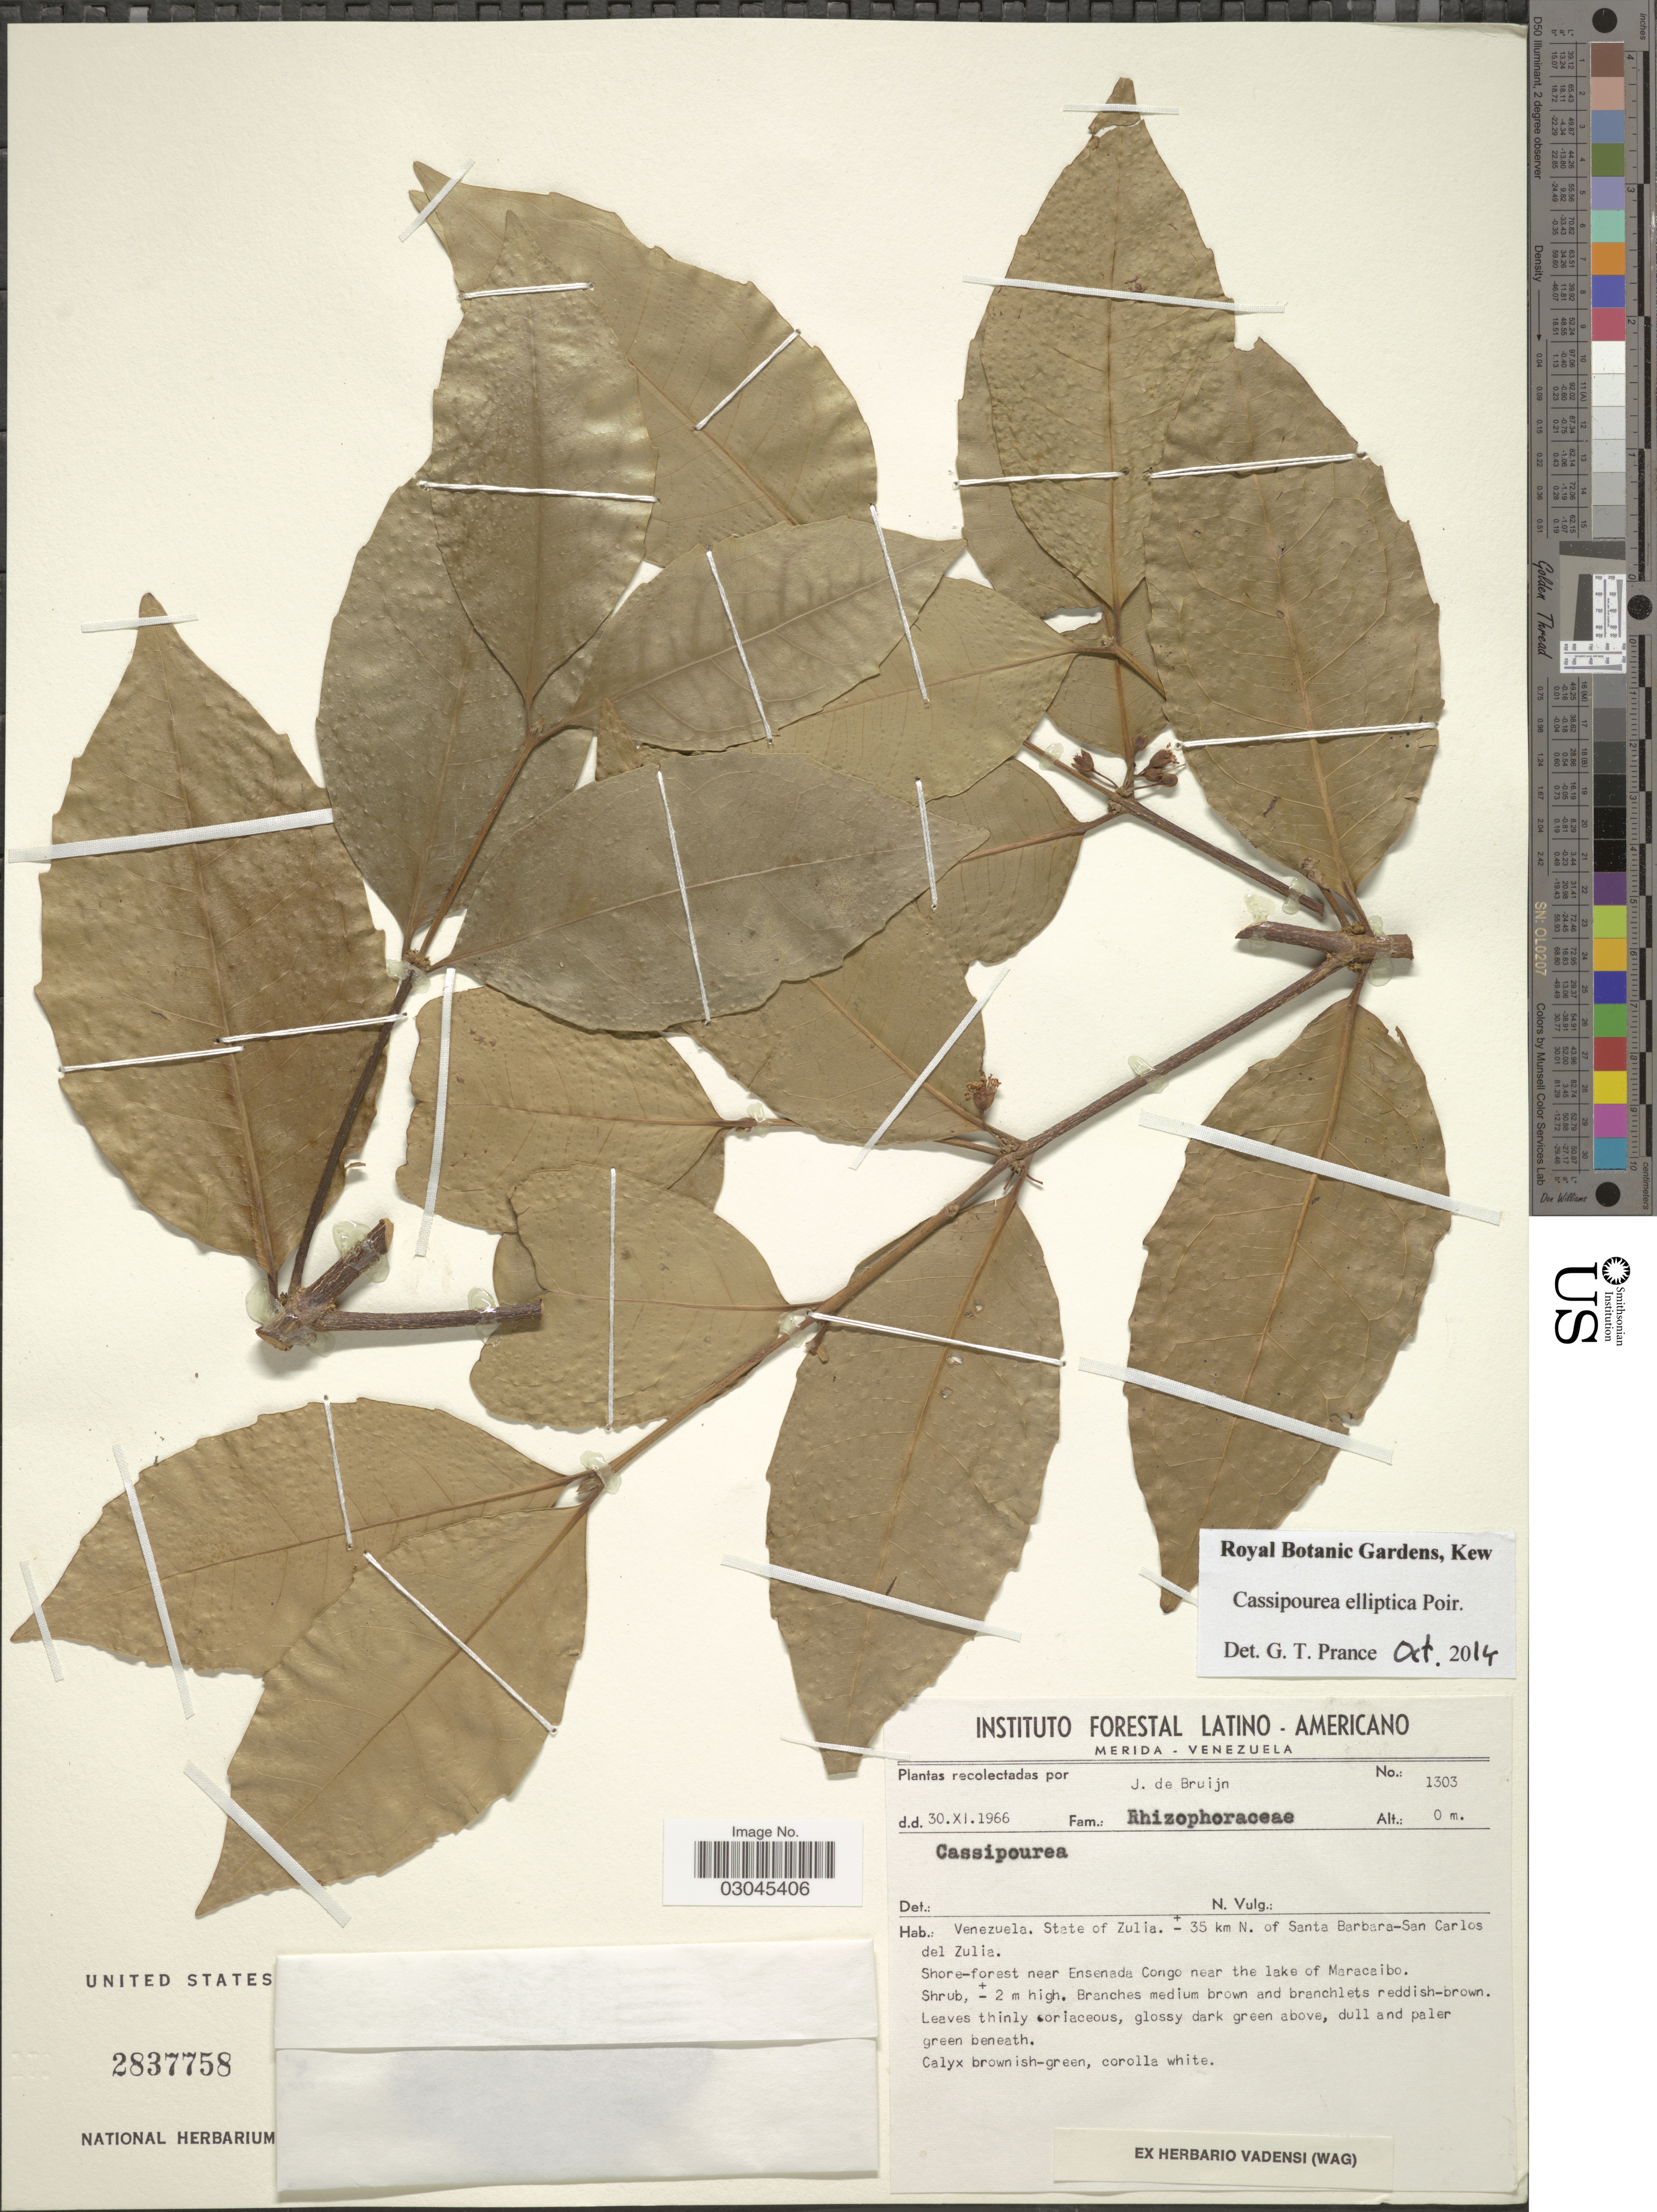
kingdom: Plantae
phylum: Tracheophyta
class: Magnoliopsida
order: Malpighiales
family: Rhizophoraceae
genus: Cassipourea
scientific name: Cassipourea elliptica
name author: (Sw.) Poir.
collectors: J. Bruijn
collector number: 1303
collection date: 1966-11-30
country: Venezuela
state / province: Zulia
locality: State of Zulia. ± 35 km N. of Santa Barbara-San Carlos del Zulia. Shore-forest near Ensenada Congo near the lake of Maracaibo.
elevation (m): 0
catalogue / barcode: US 2837758